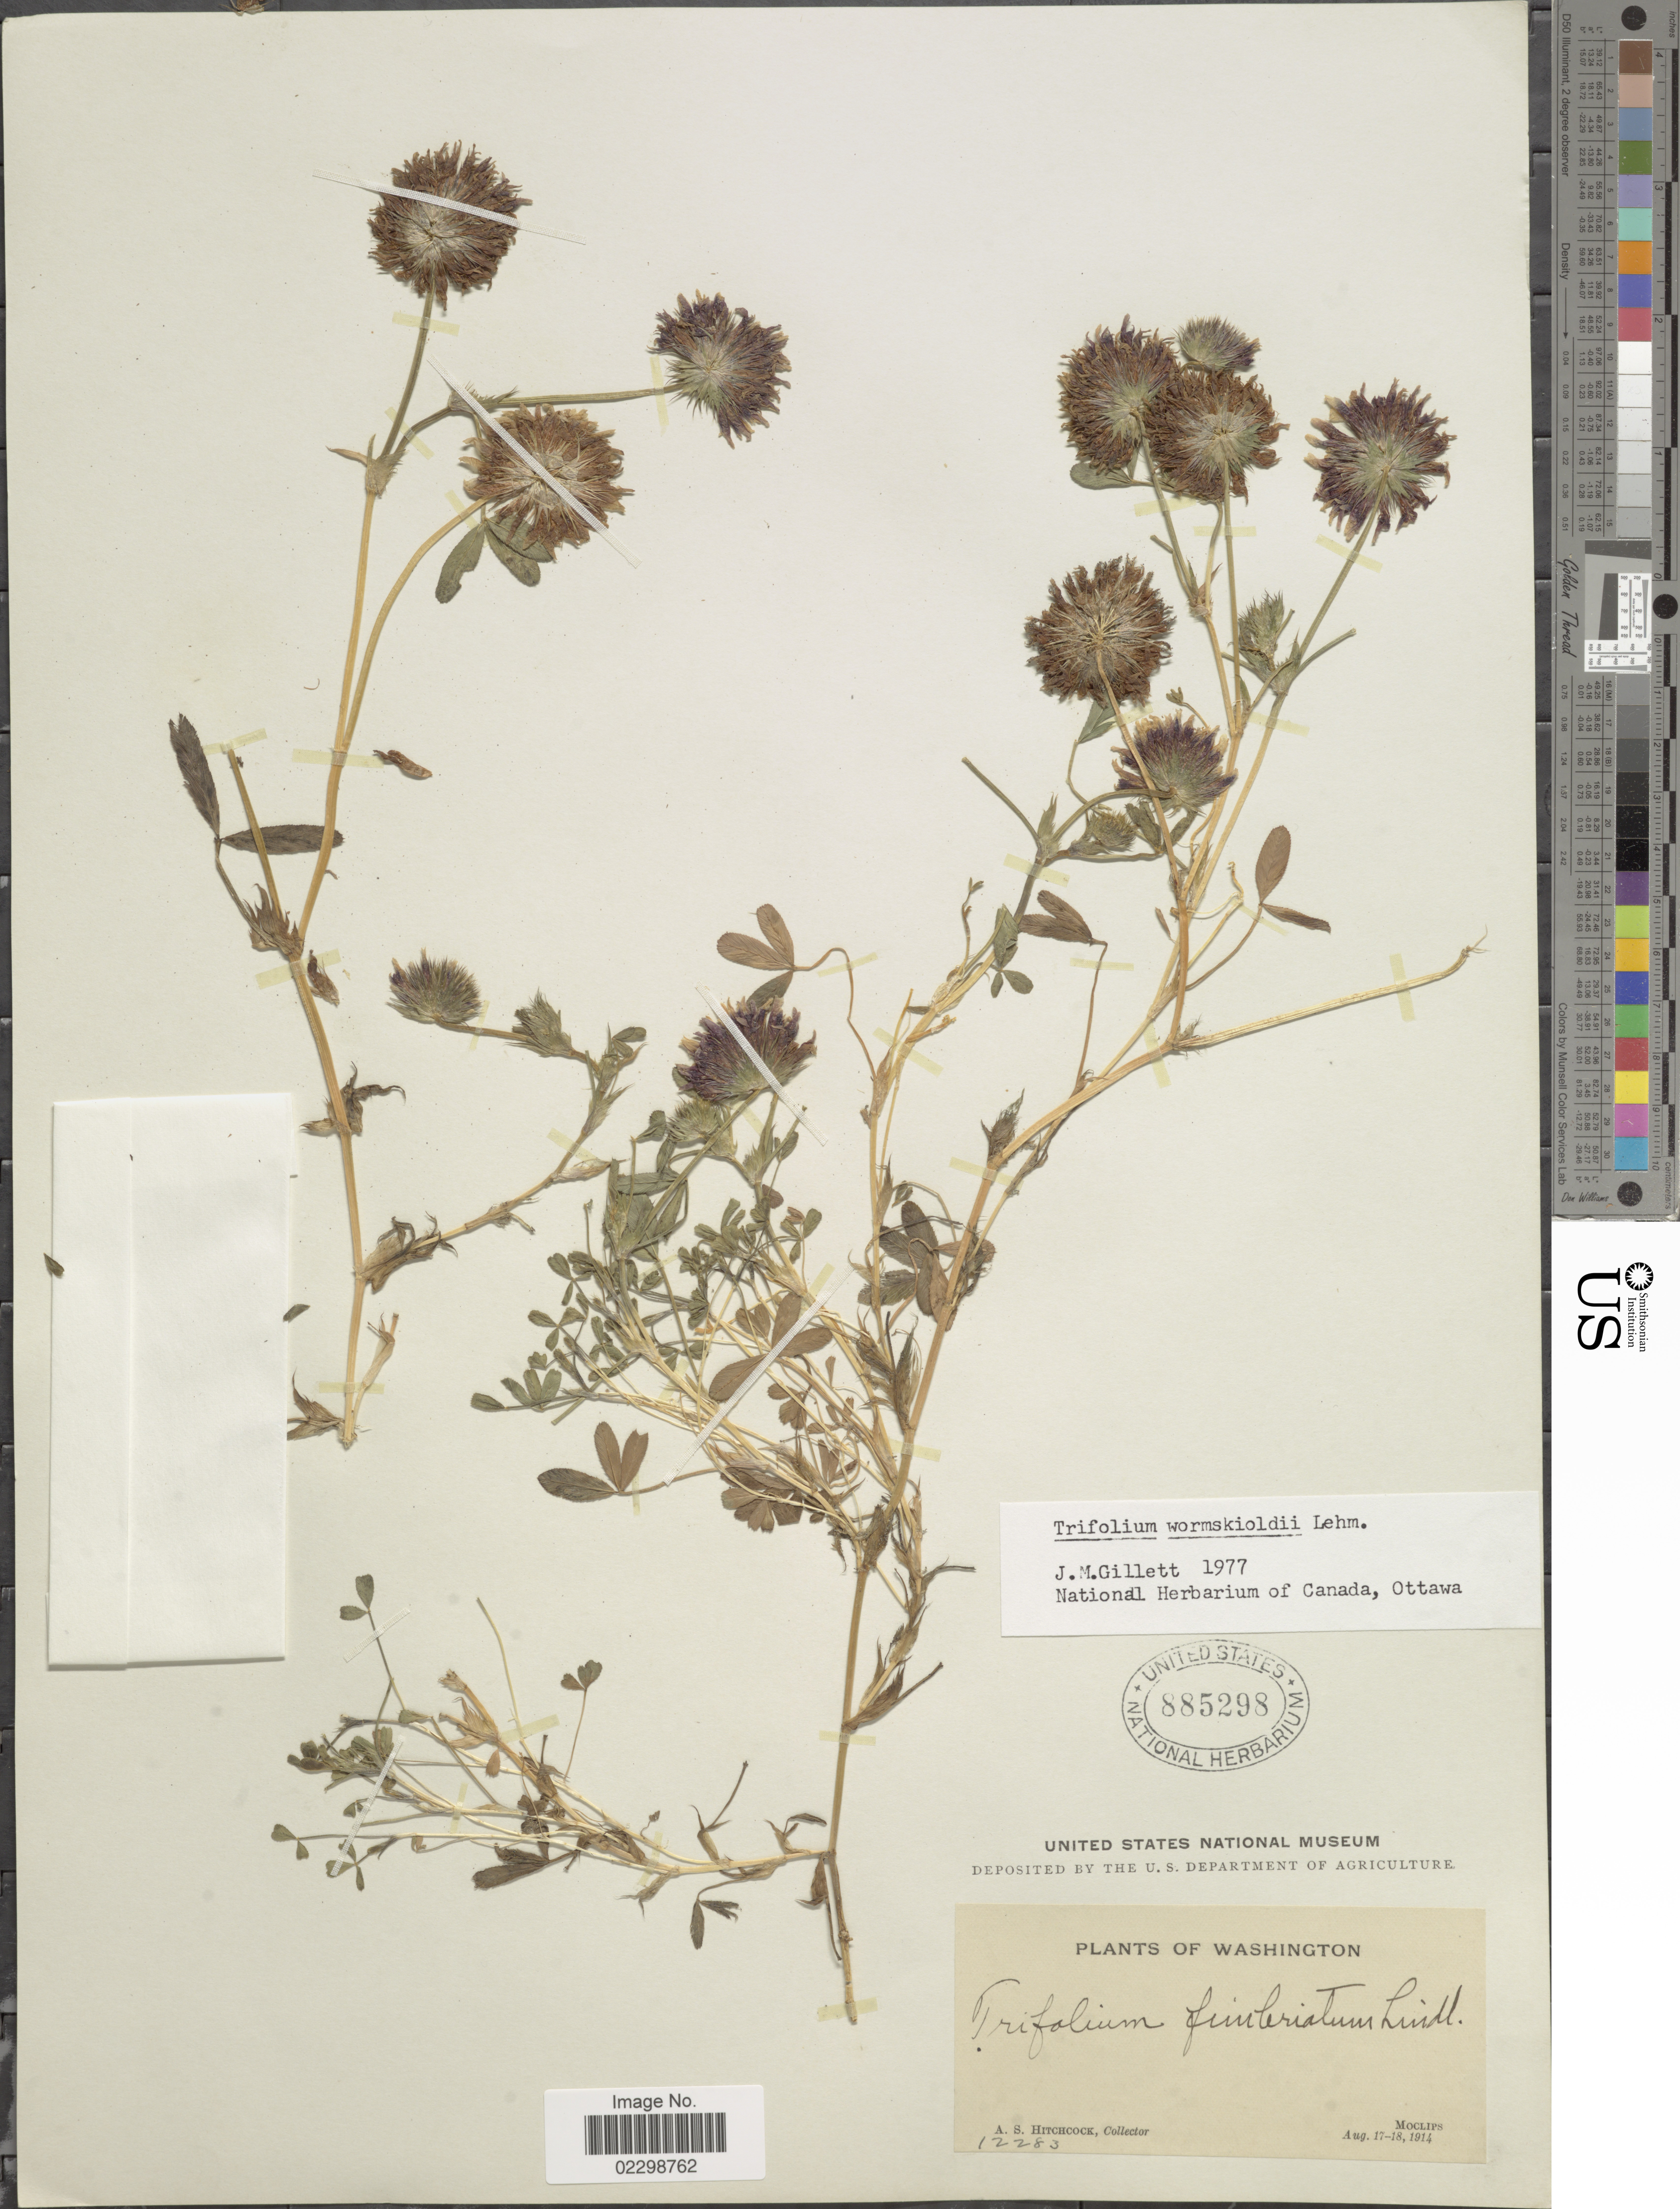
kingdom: Plantae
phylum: Tracheophyta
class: Magnoliopsida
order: Fabales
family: Fabaceae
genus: Trifolium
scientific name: Trifolium wormskioldii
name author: Lehm.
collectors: A. S. Hitchcock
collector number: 12283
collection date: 1914-08-17/1914-08-18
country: United States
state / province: Washington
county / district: Grays Harbor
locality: Moclips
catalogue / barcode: US 885298